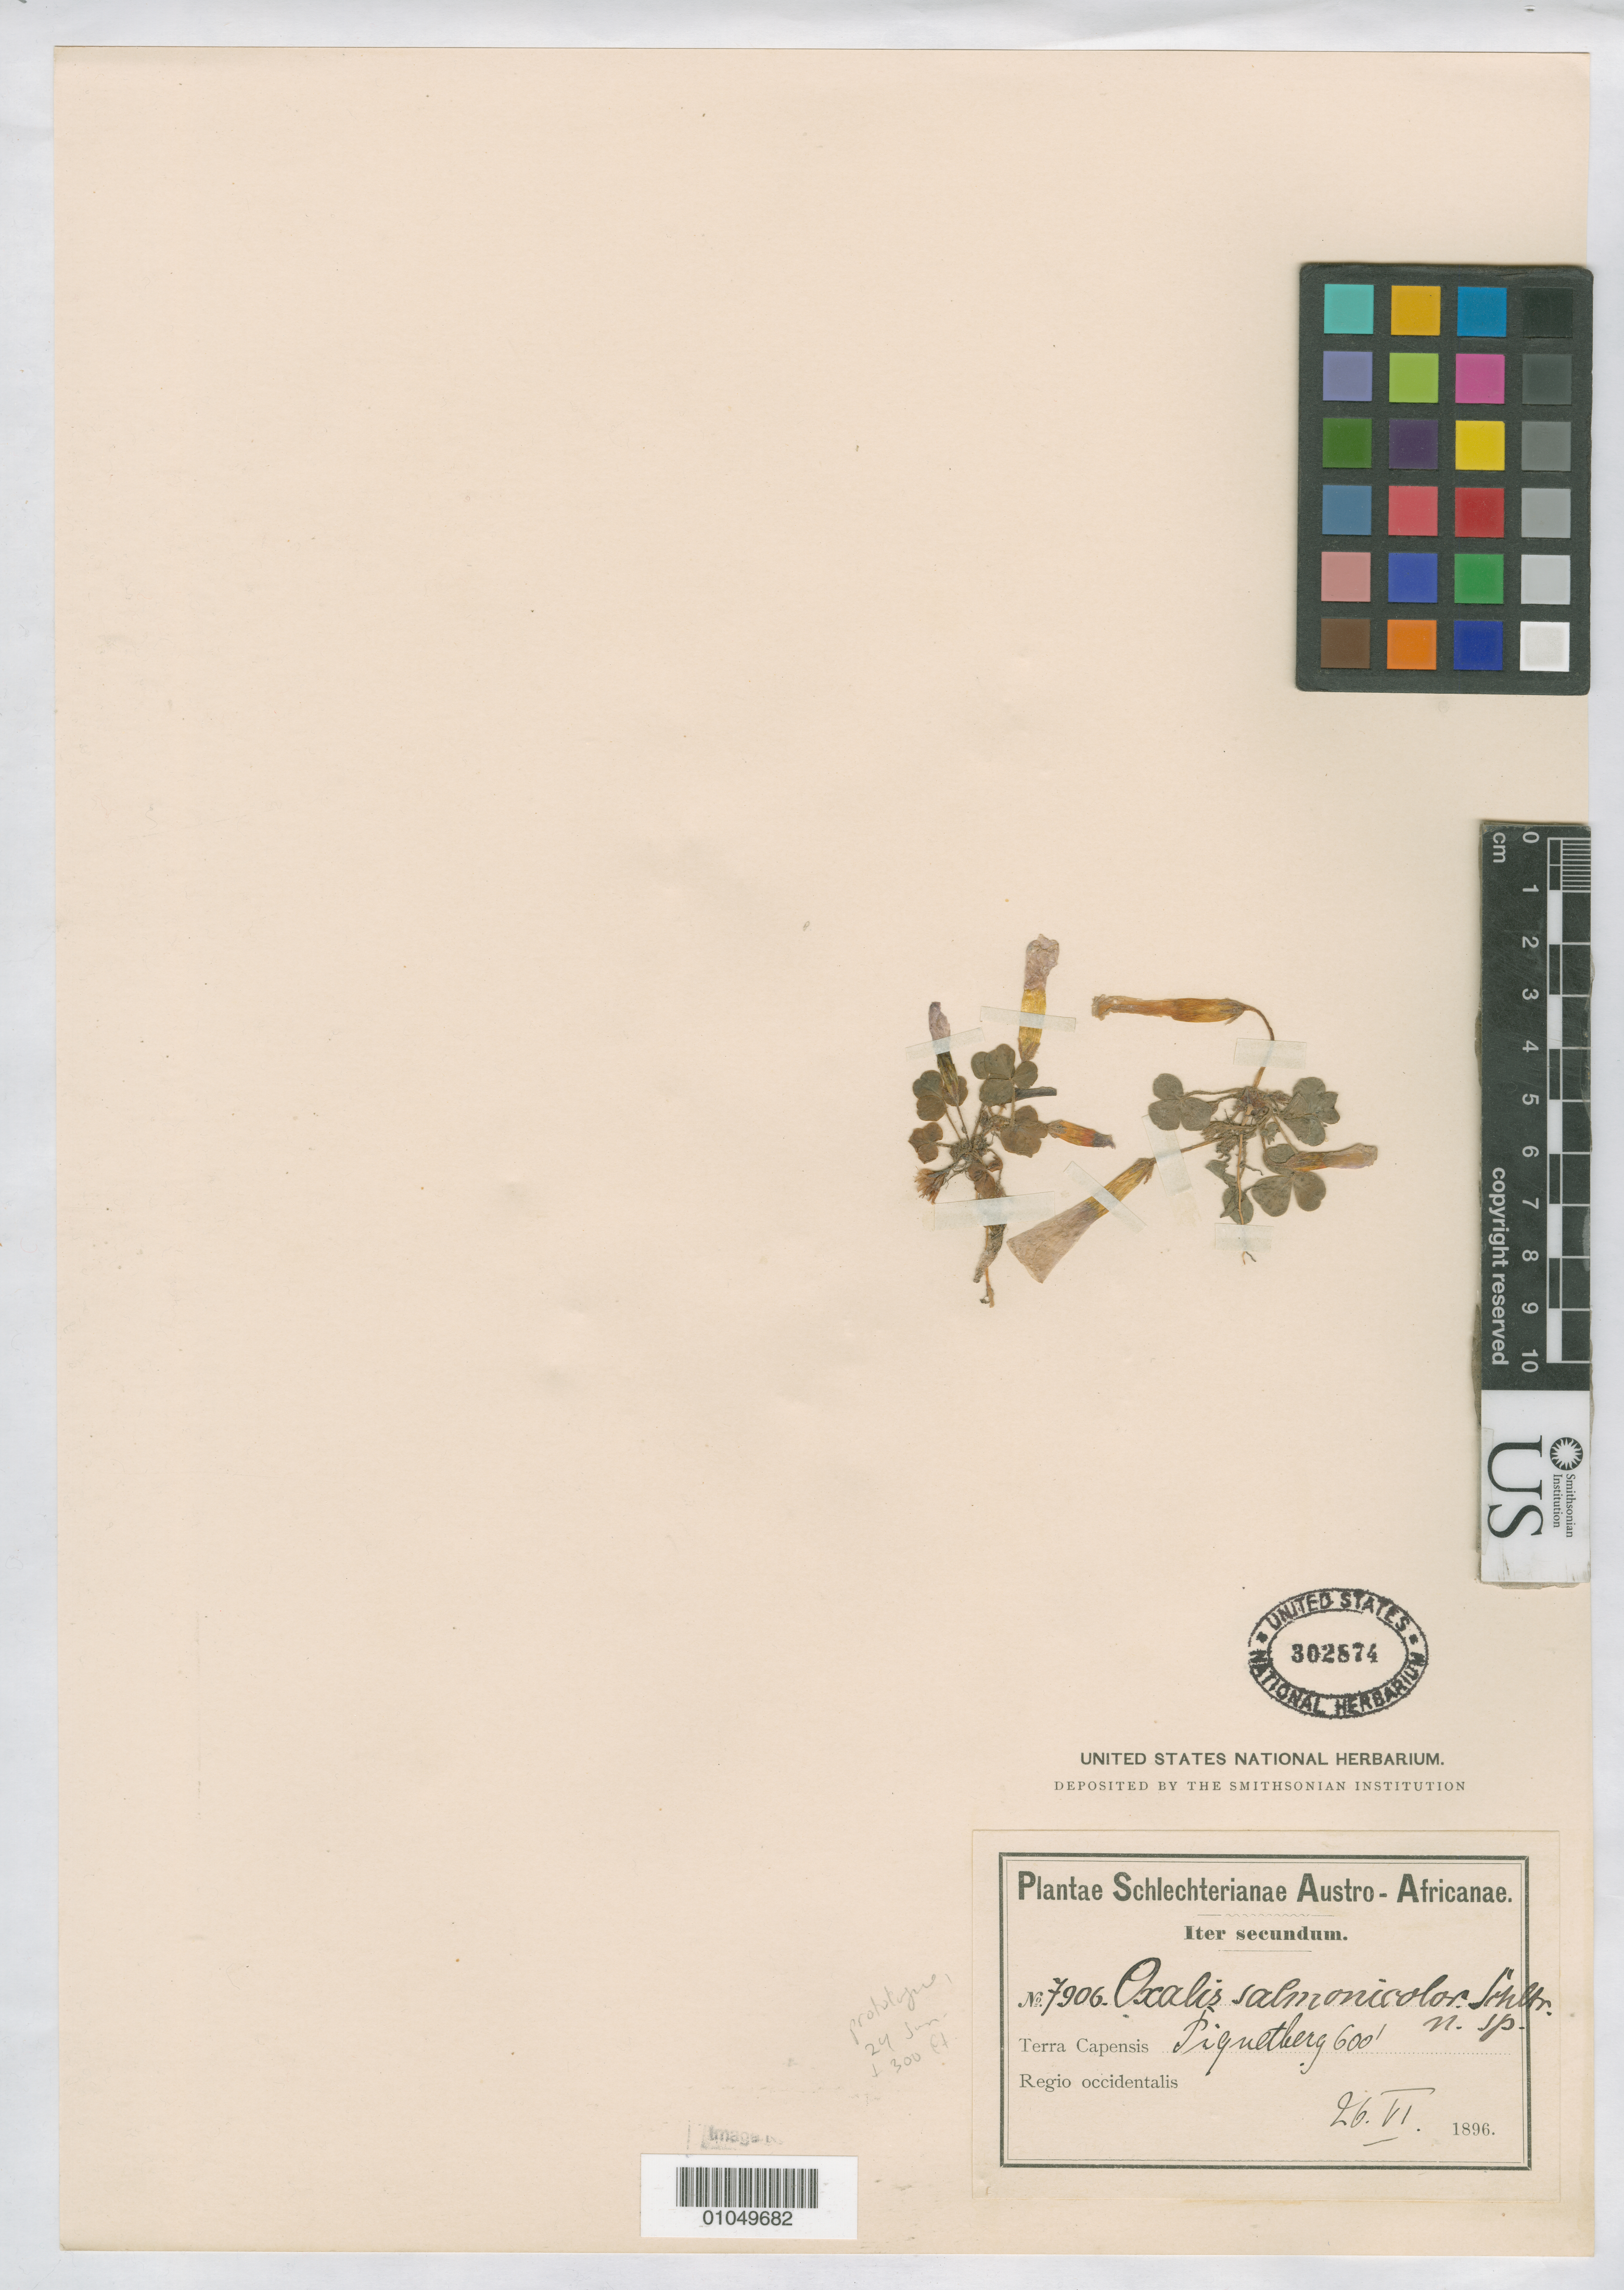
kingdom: Plantae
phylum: Tracheophyta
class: Magnoliopsida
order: Oxalidales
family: Oxalidaceae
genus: Oxalis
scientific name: Oxalis salmonicolor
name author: Schltr.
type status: Possible Type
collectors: F. R. R. Schlechter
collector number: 7906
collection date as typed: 26 Jun 1896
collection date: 1896-06-26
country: South Africa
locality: Terra Capensis, Piquetberg.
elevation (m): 183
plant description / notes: Surely original material but possibly not type; protologue cites "alt. c. 300 ped., 24 Jun. 1896".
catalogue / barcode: US 302874